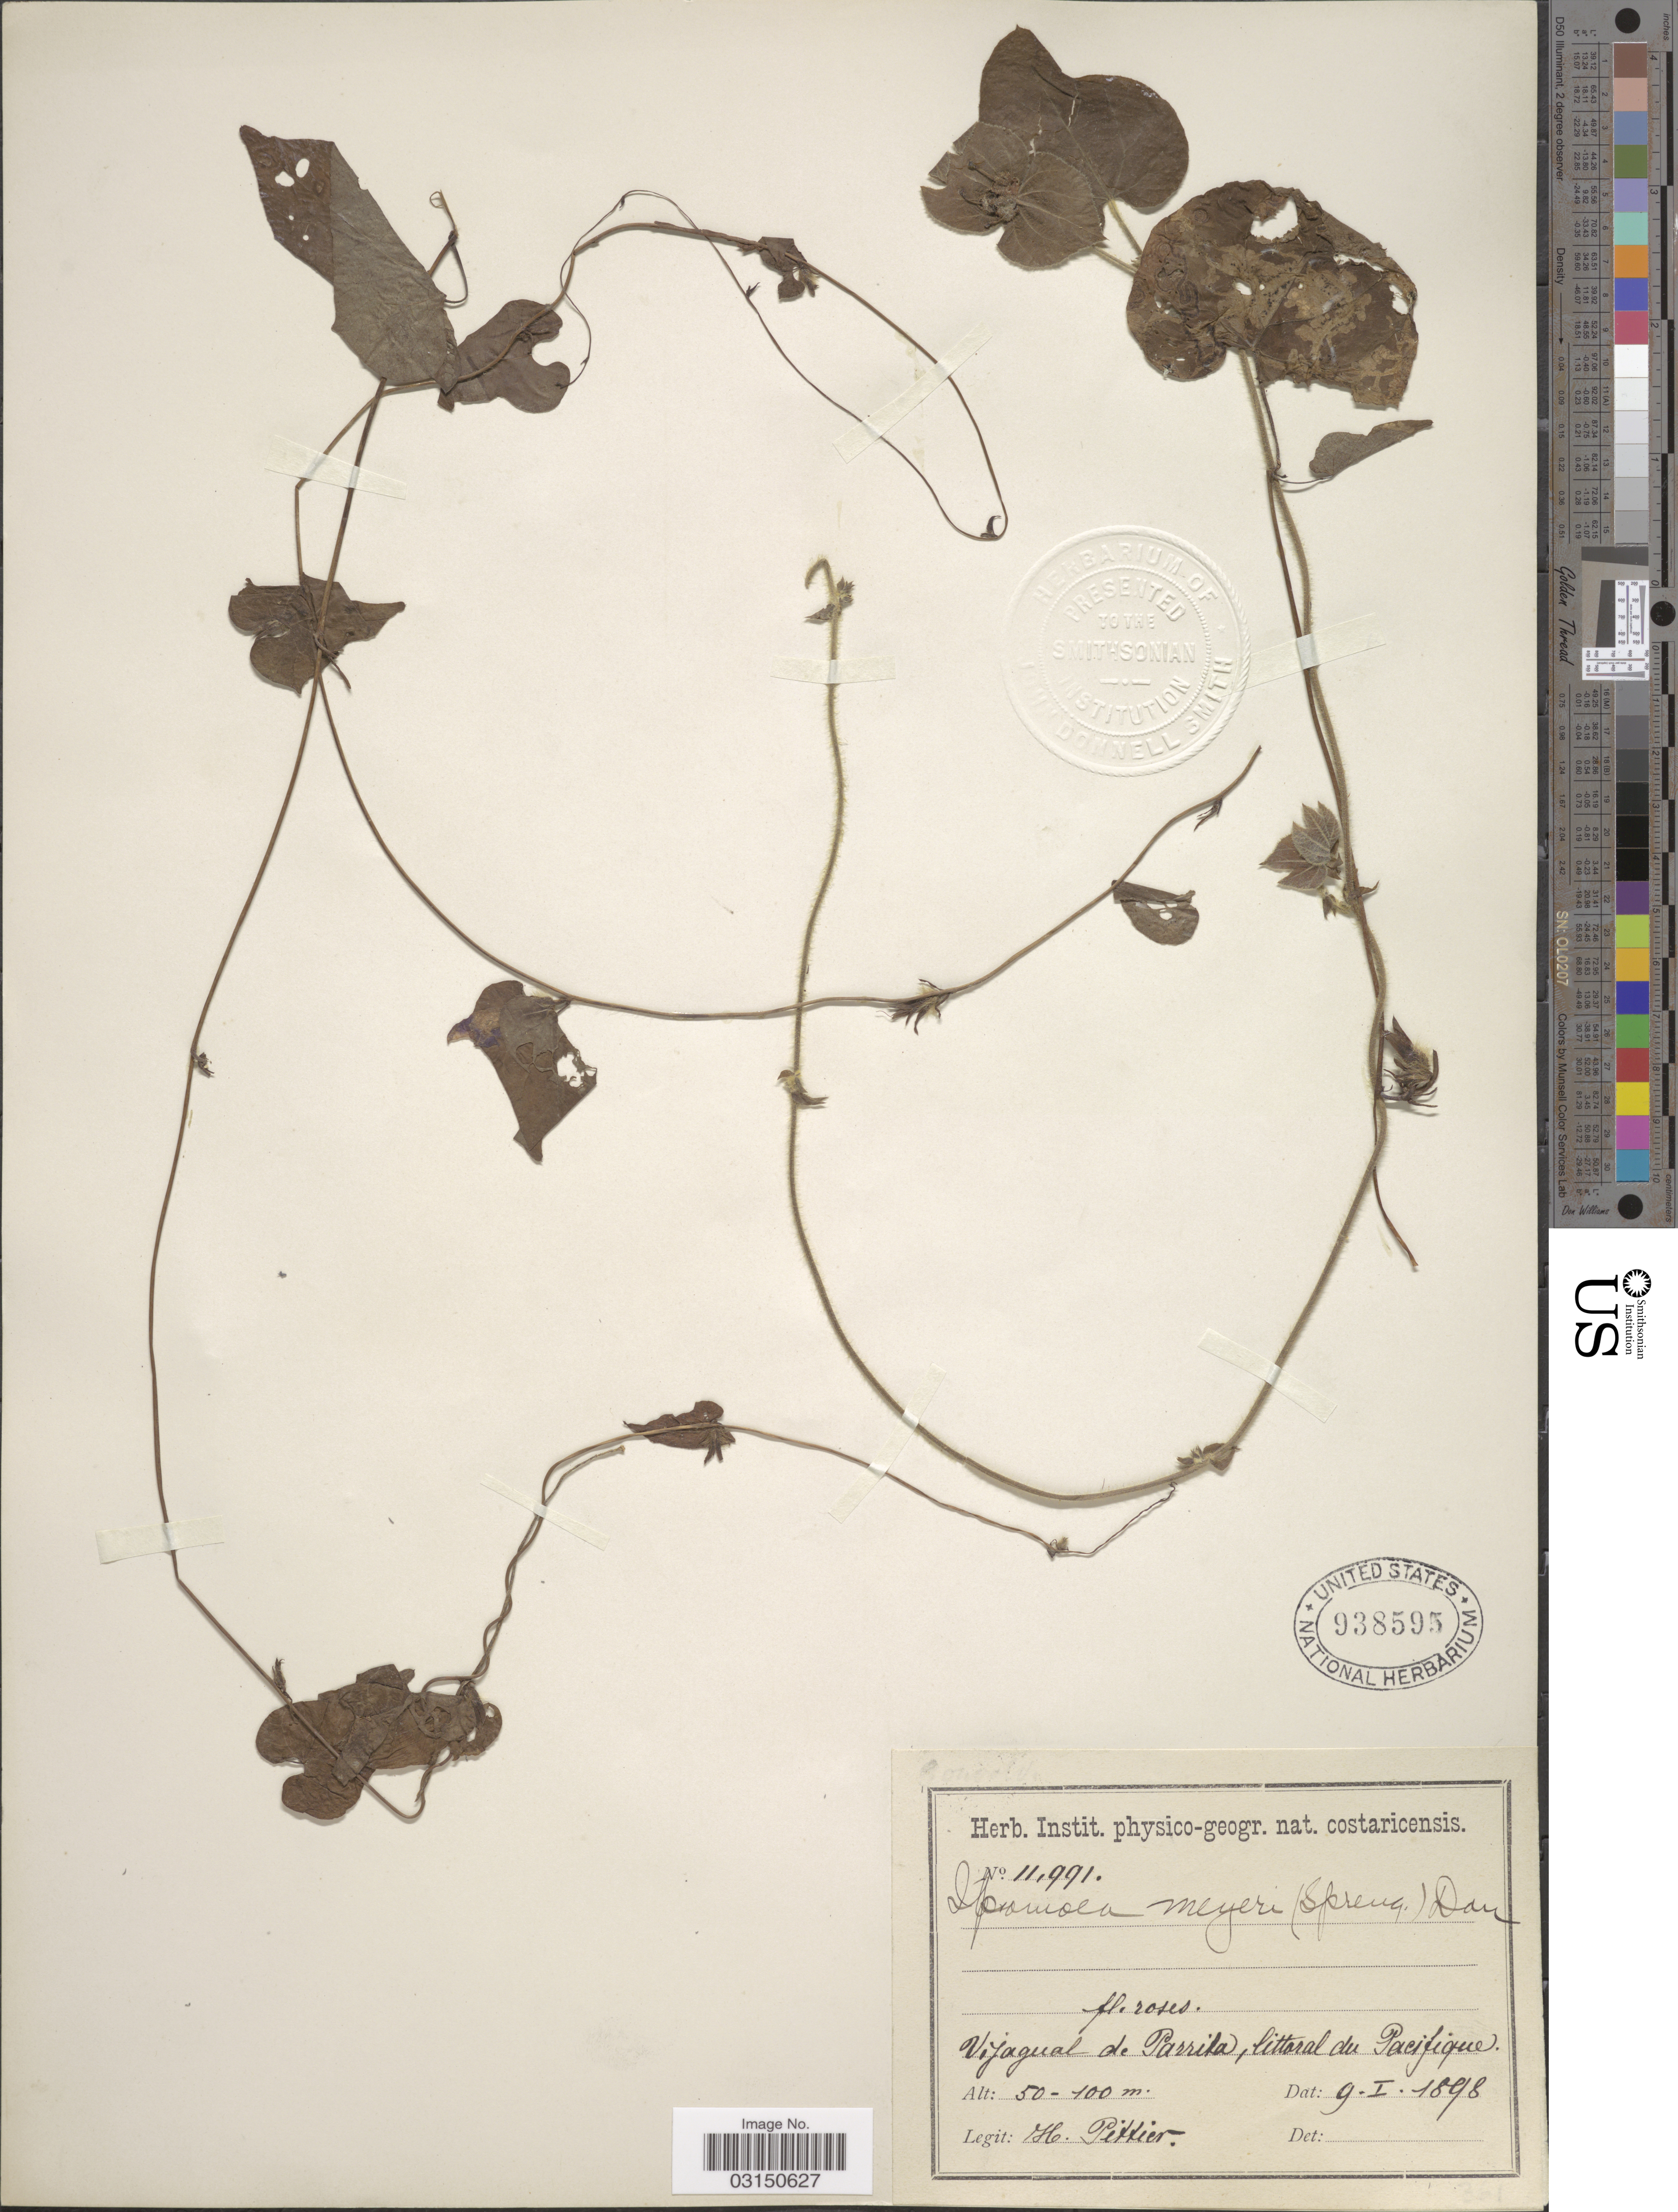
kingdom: Plantae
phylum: Tracheophyta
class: Magnoliopsida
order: Solanales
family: Convolvulaceae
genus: Ipomoea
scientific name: Ipomoea meyeri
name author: (Spreng.) G. Don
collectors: H. F. Pittier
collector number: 11991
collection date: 1898-01-09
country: Costa Rica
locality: Vijagual de Parrita, littoral du Pacifique.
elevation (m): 50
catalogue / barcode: US 938595